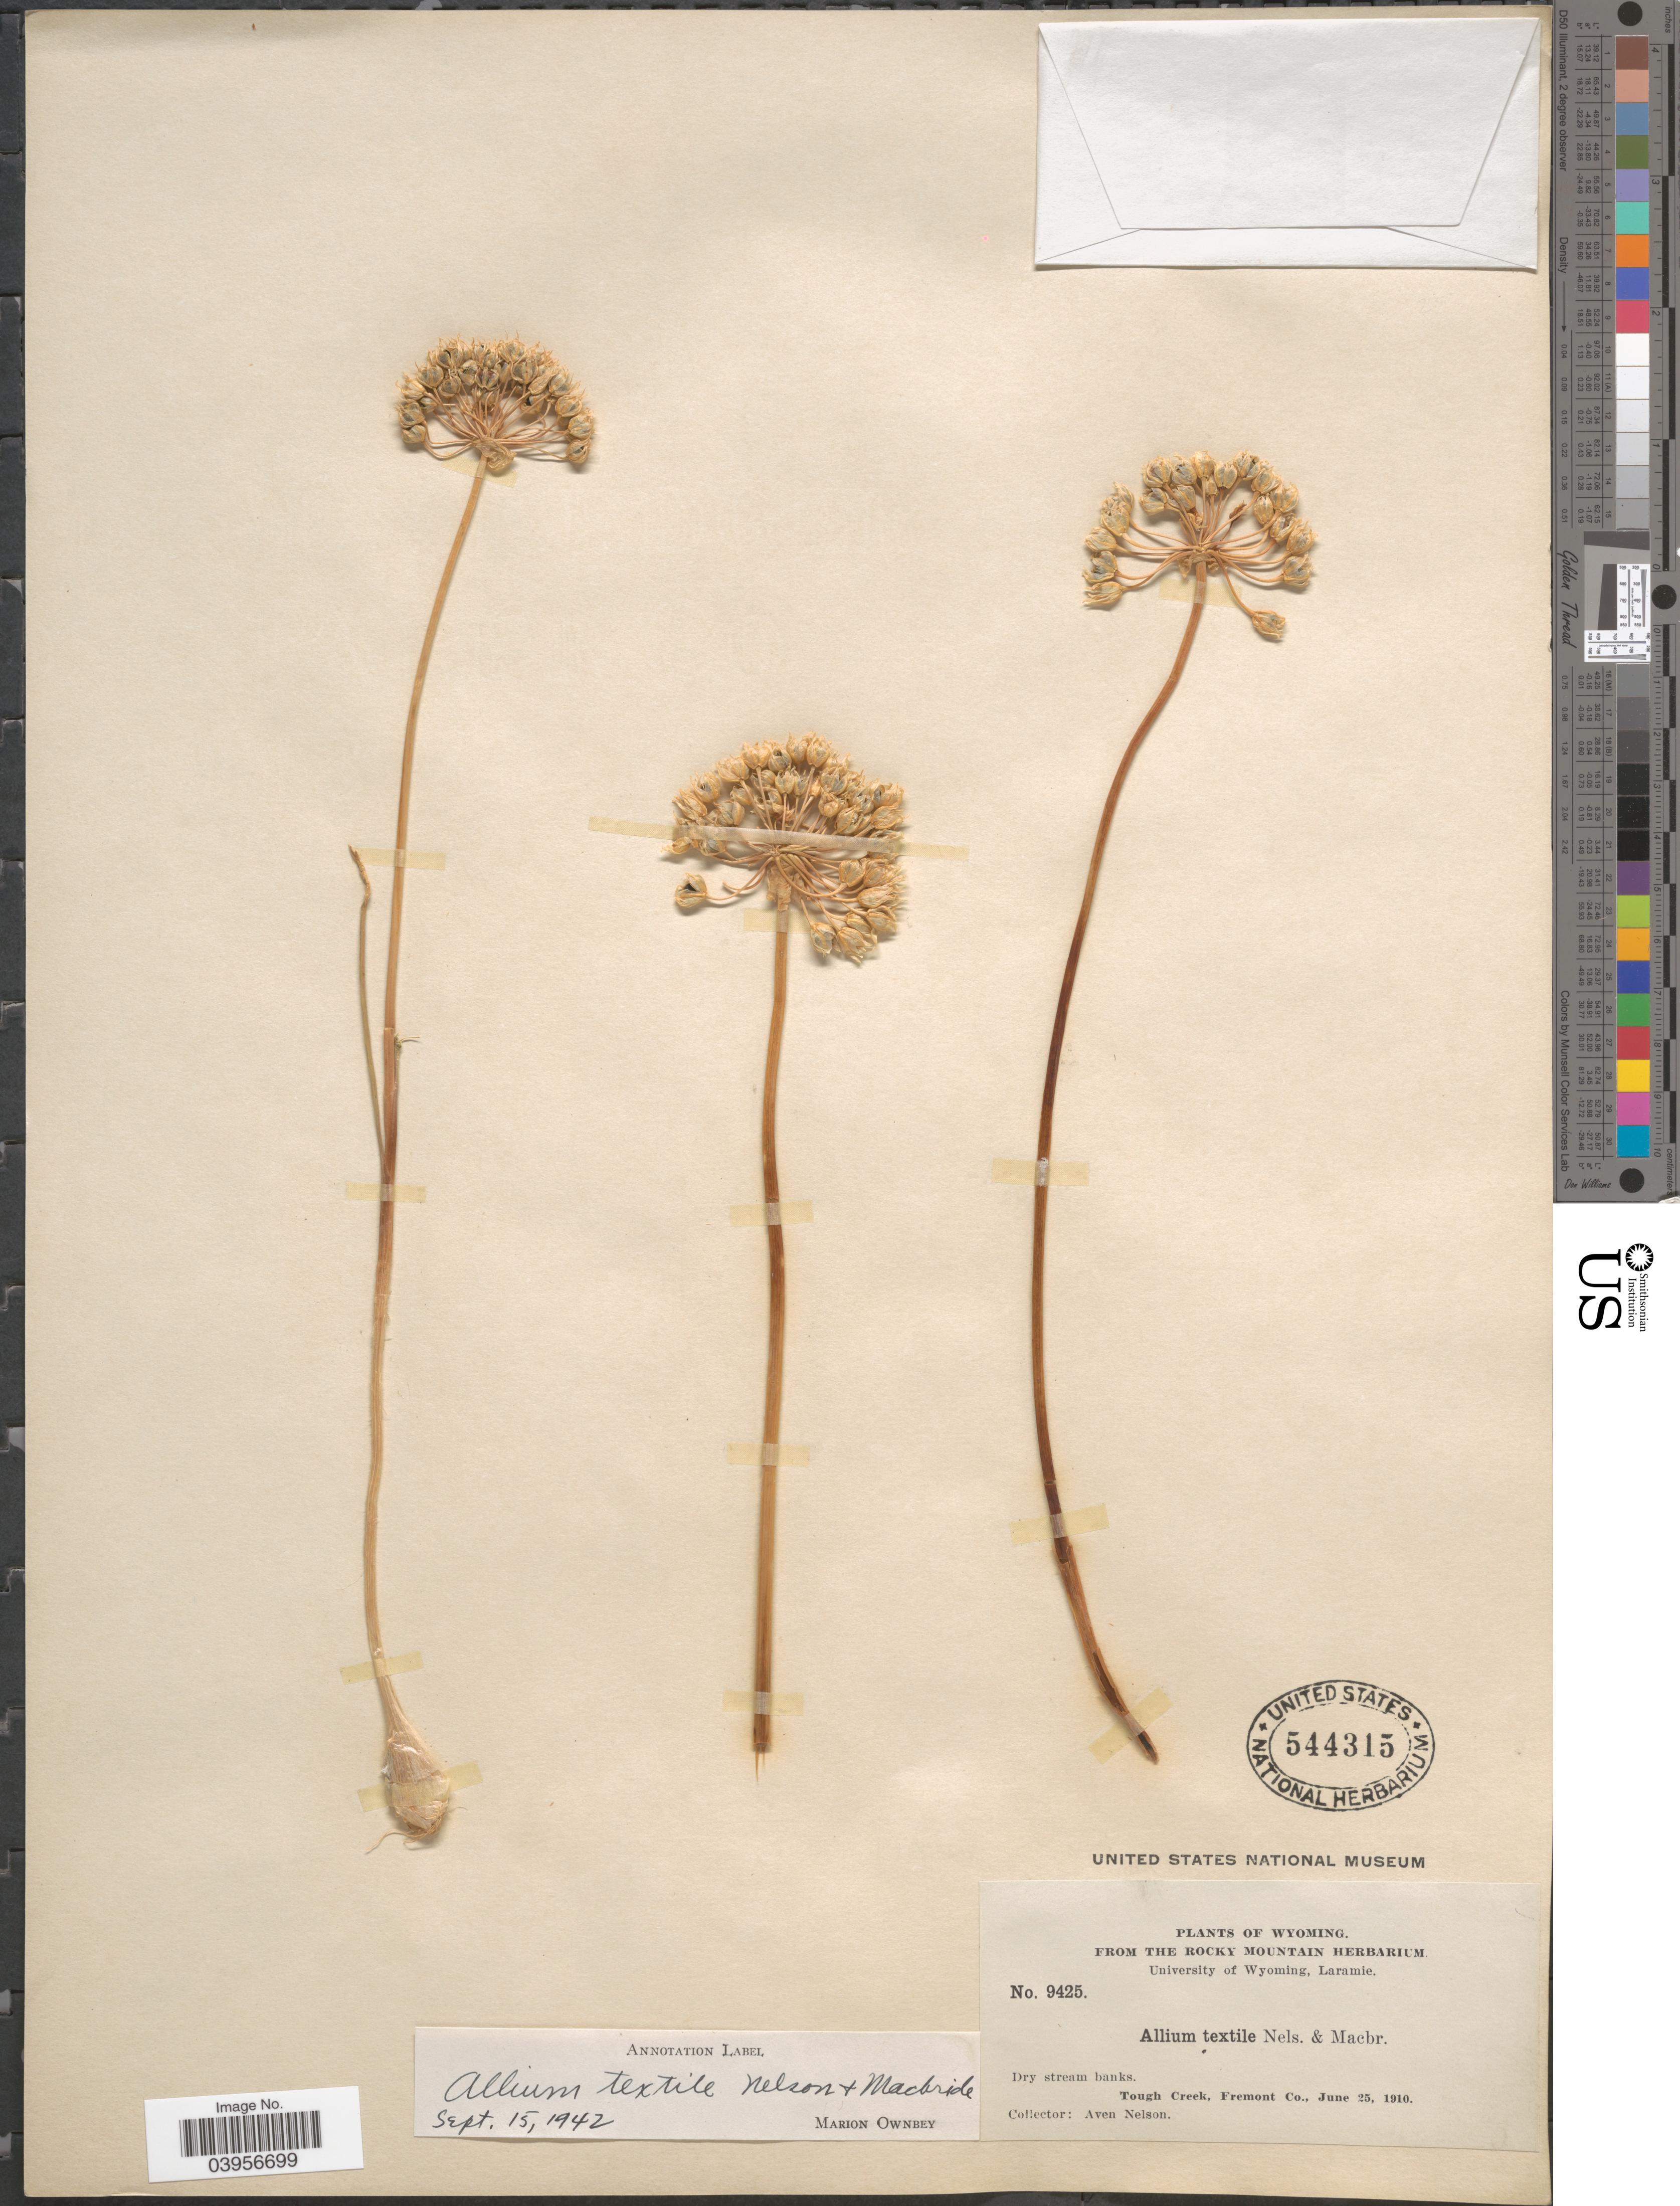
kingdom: Plantae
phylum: Tracheophyta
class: Liliopsida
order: Asparagales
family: Amaryllidaceae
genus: Allium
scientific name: Allium textile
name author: A. Nelson & J.F. Macbr.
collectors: A. Nelson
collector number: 9425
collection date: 1910-06-25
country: United States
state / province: Wyoming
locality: Dry stream banks. Tough Creek, Fremont Co.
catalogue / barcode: US 544315